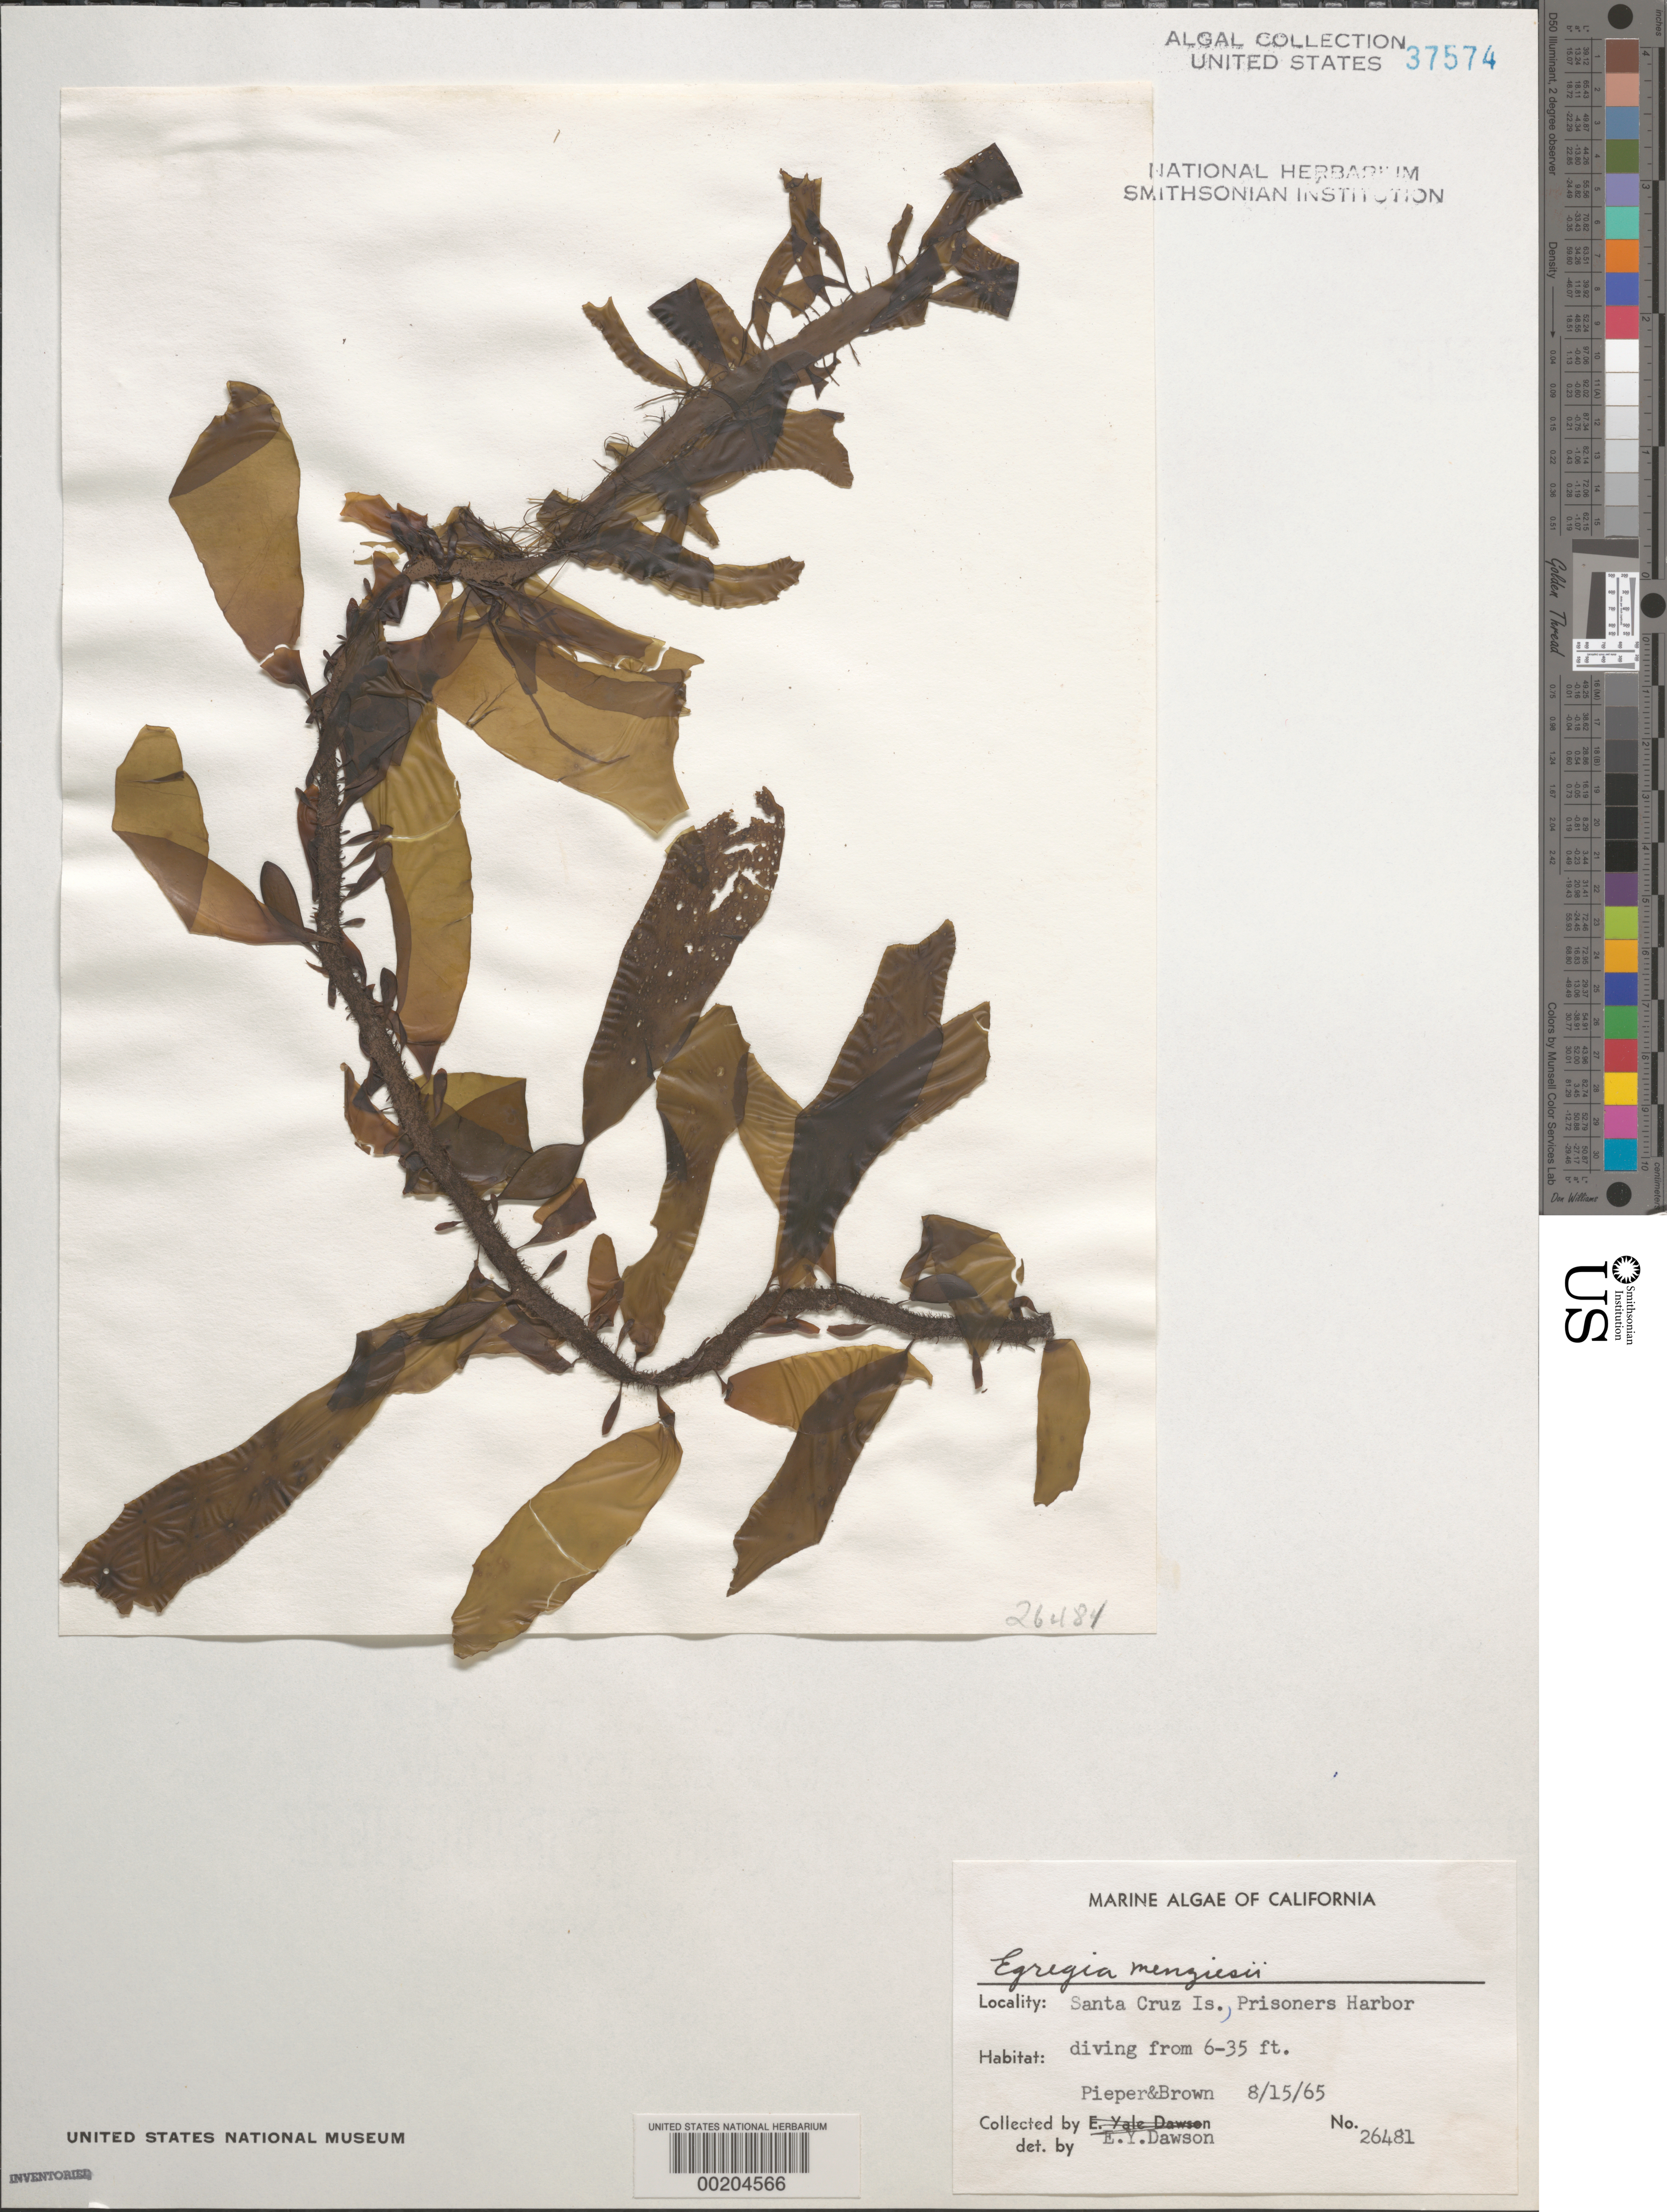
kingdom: Chromista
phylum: Ochrophyta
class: Phaeophyceae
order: Laminariales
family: Lessoniaceae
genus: Egregia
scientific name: Egregia menziesii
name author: (Turner) Aresch.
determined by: Dawson, E. Y.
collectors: D. Pieper & D. Brown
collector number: EYD 26481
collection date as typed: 15 Aug 1965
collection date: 1965-08-15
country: United States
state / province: California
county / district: Santa Barbara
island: Santa Cruz Island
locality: Prisoner's Harbor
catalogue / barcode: US 37574